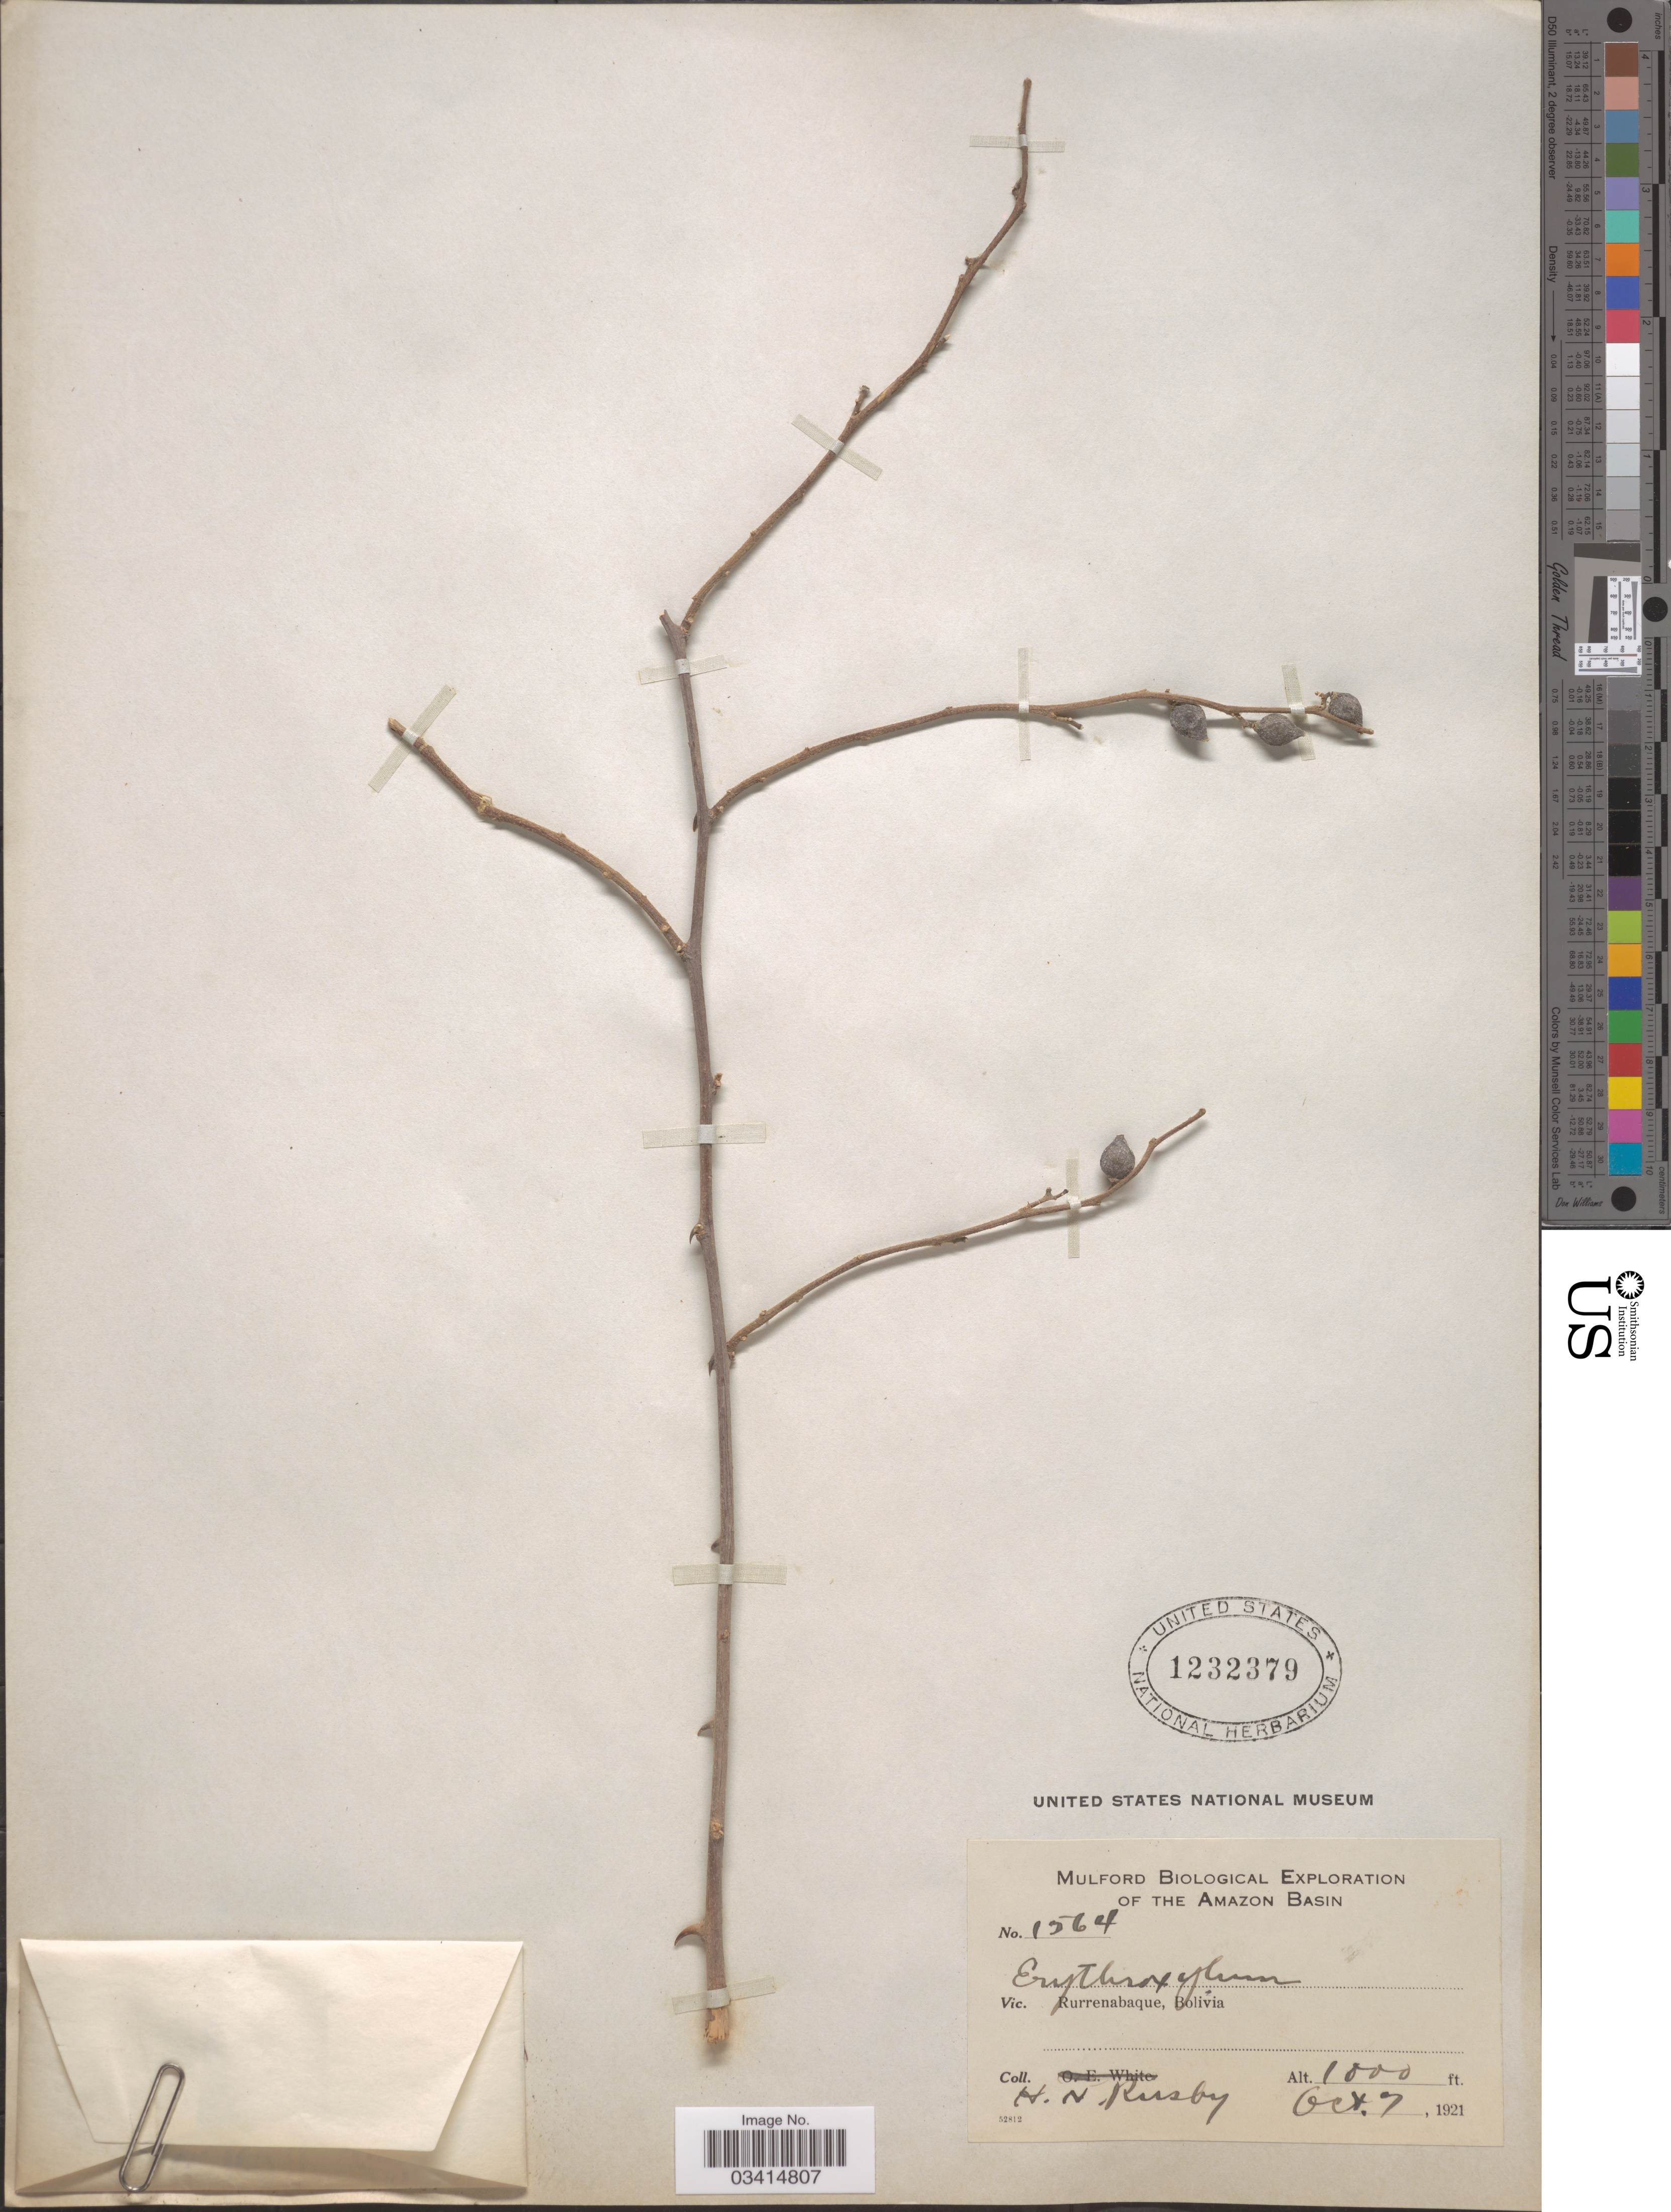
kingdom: Plantae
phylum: Tracheophyta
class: Magnoliopsida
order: Rosales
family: Cannabaceae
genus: Celtis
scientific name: Celtis iguanaea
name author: (Jacq.) Sarg.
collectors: H. H. Rusby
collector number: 1564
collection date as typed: Oct 7, 1921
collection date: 1921-10-07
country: Bolivia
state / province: Beni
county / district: José Ballivián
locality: Rurrenabaque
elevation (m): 305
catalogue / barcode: US 1232379